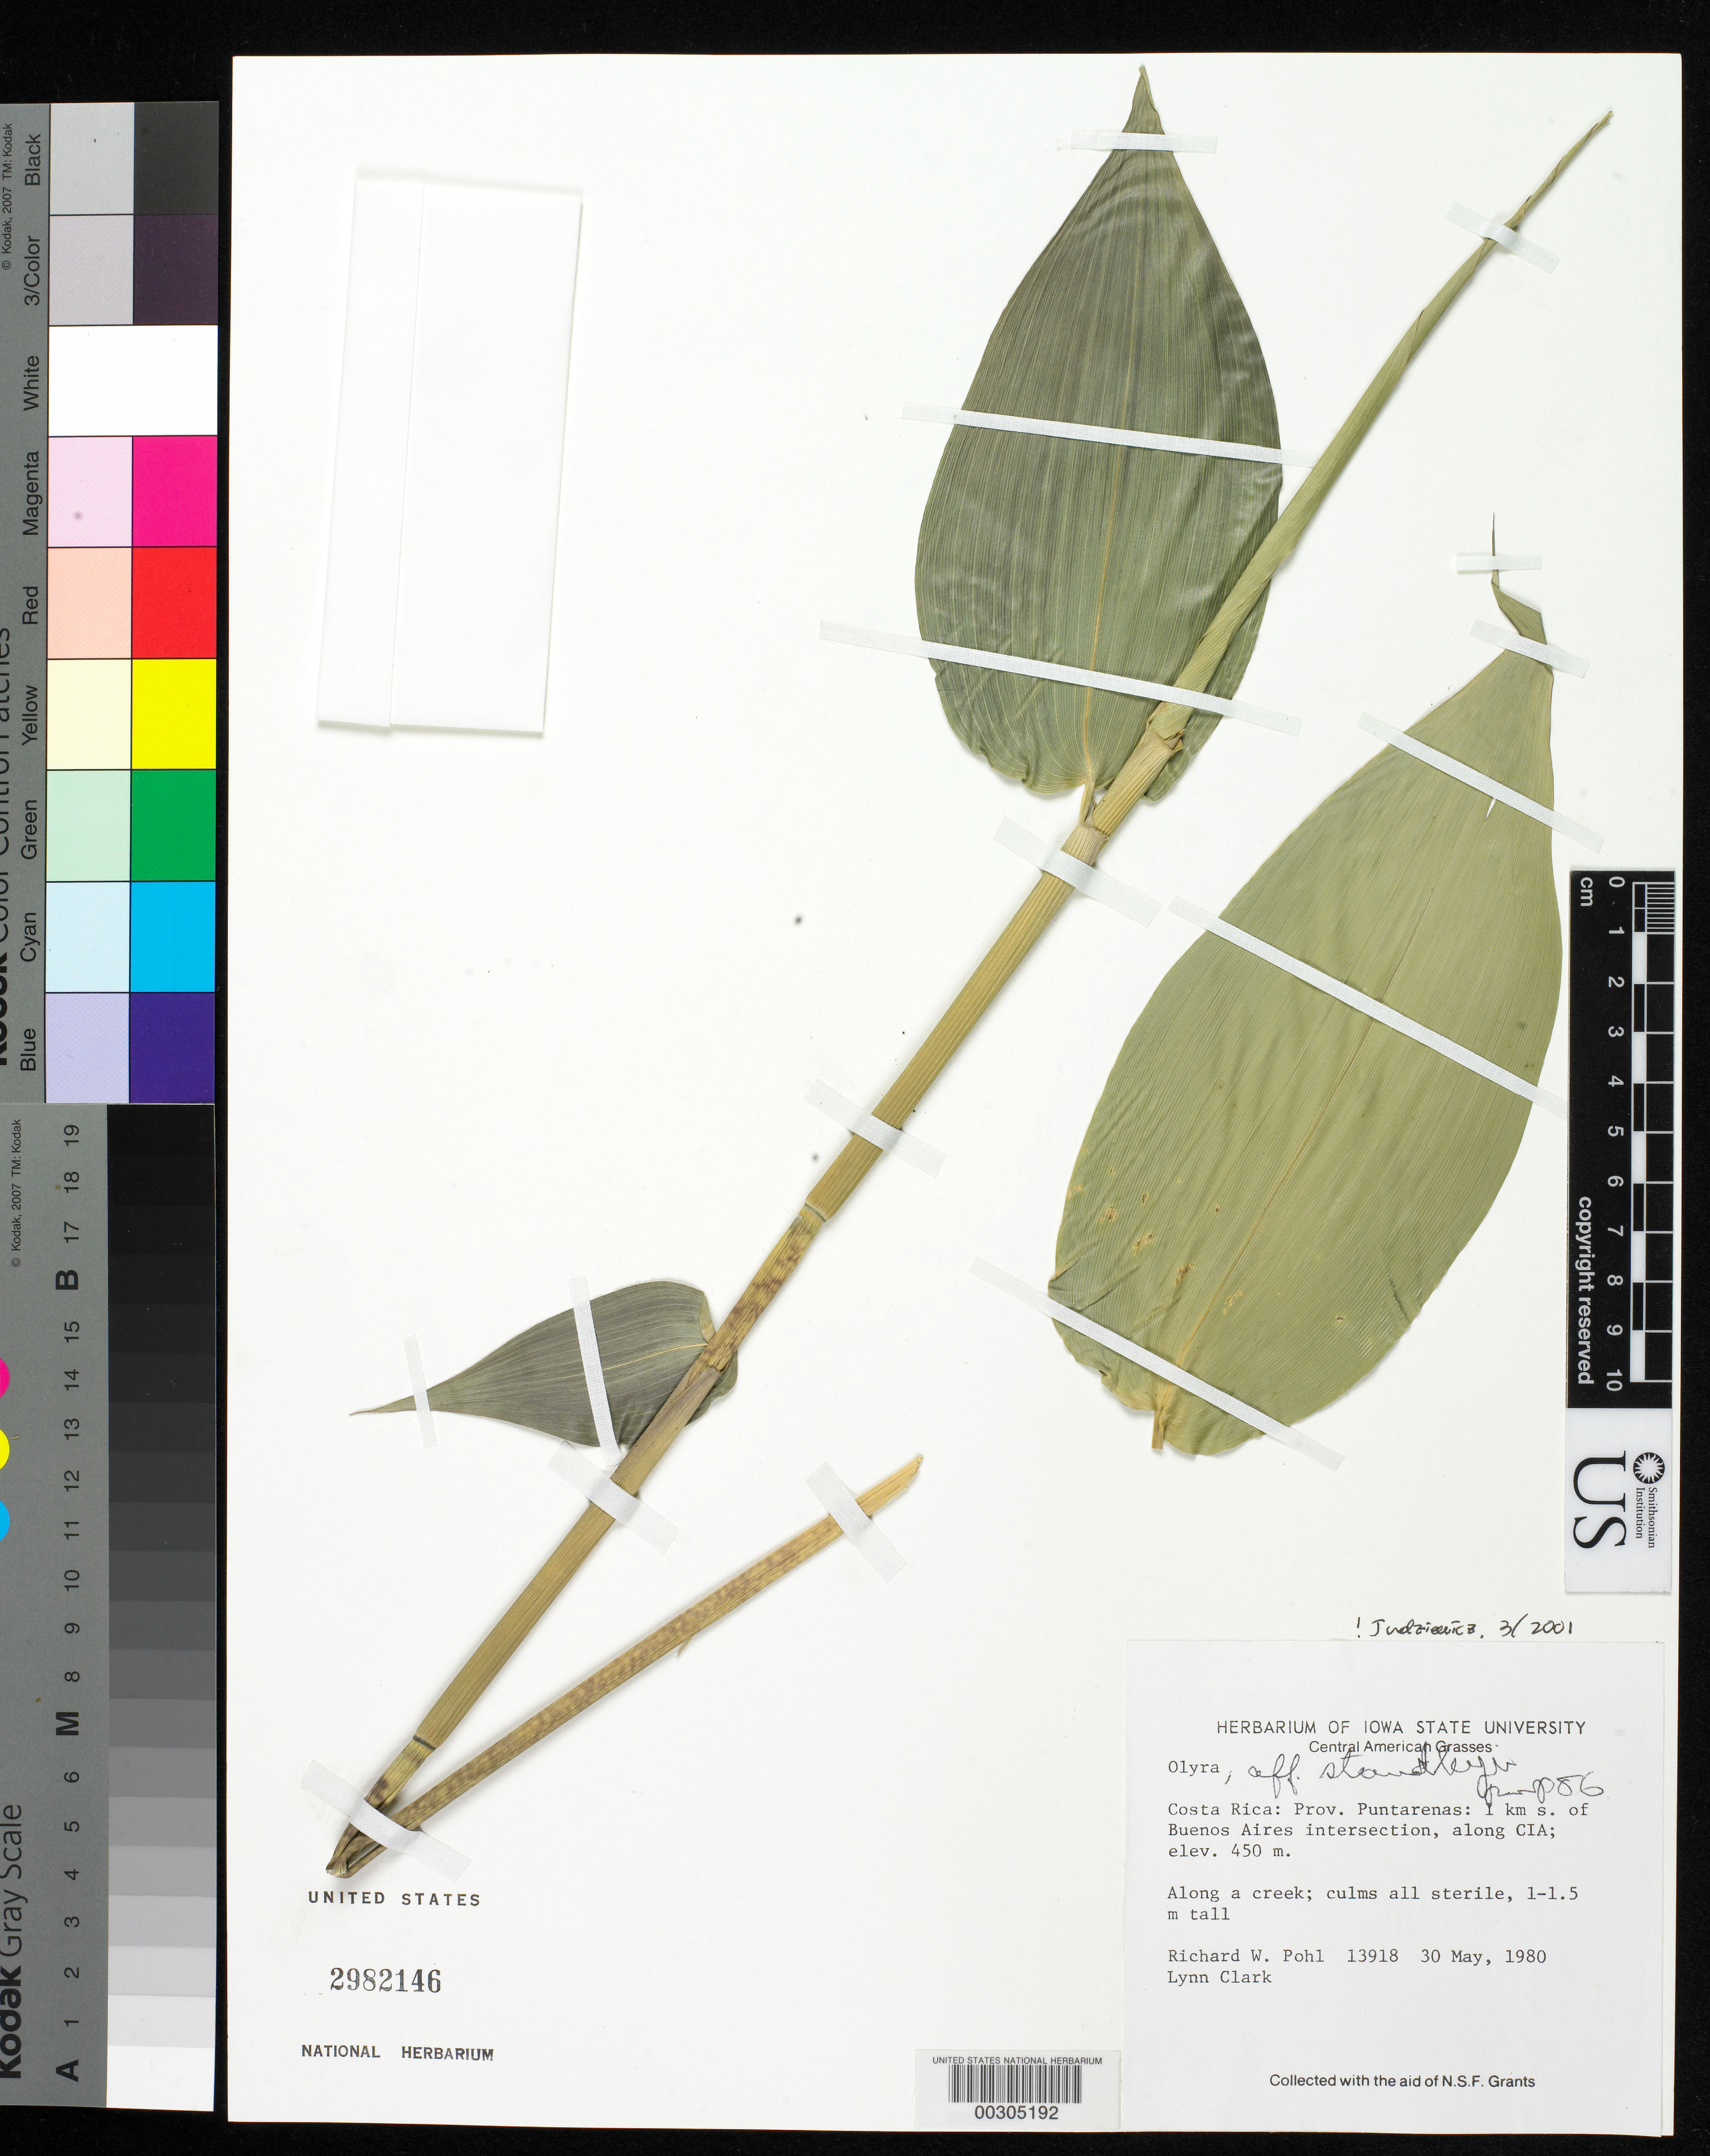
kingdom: Plantae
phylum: Tracheophyta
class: Liliopsida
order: Poales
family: Poaceae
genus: Olyra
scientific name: Olyra sp.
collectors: R. W. Pohl & L. G. Clark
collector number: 13918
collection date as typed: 30 May 1980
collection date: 1980-05-30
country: Costa Rica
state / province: Puntarenas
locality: Buenos aires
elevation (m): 450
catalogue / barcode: US 2982146